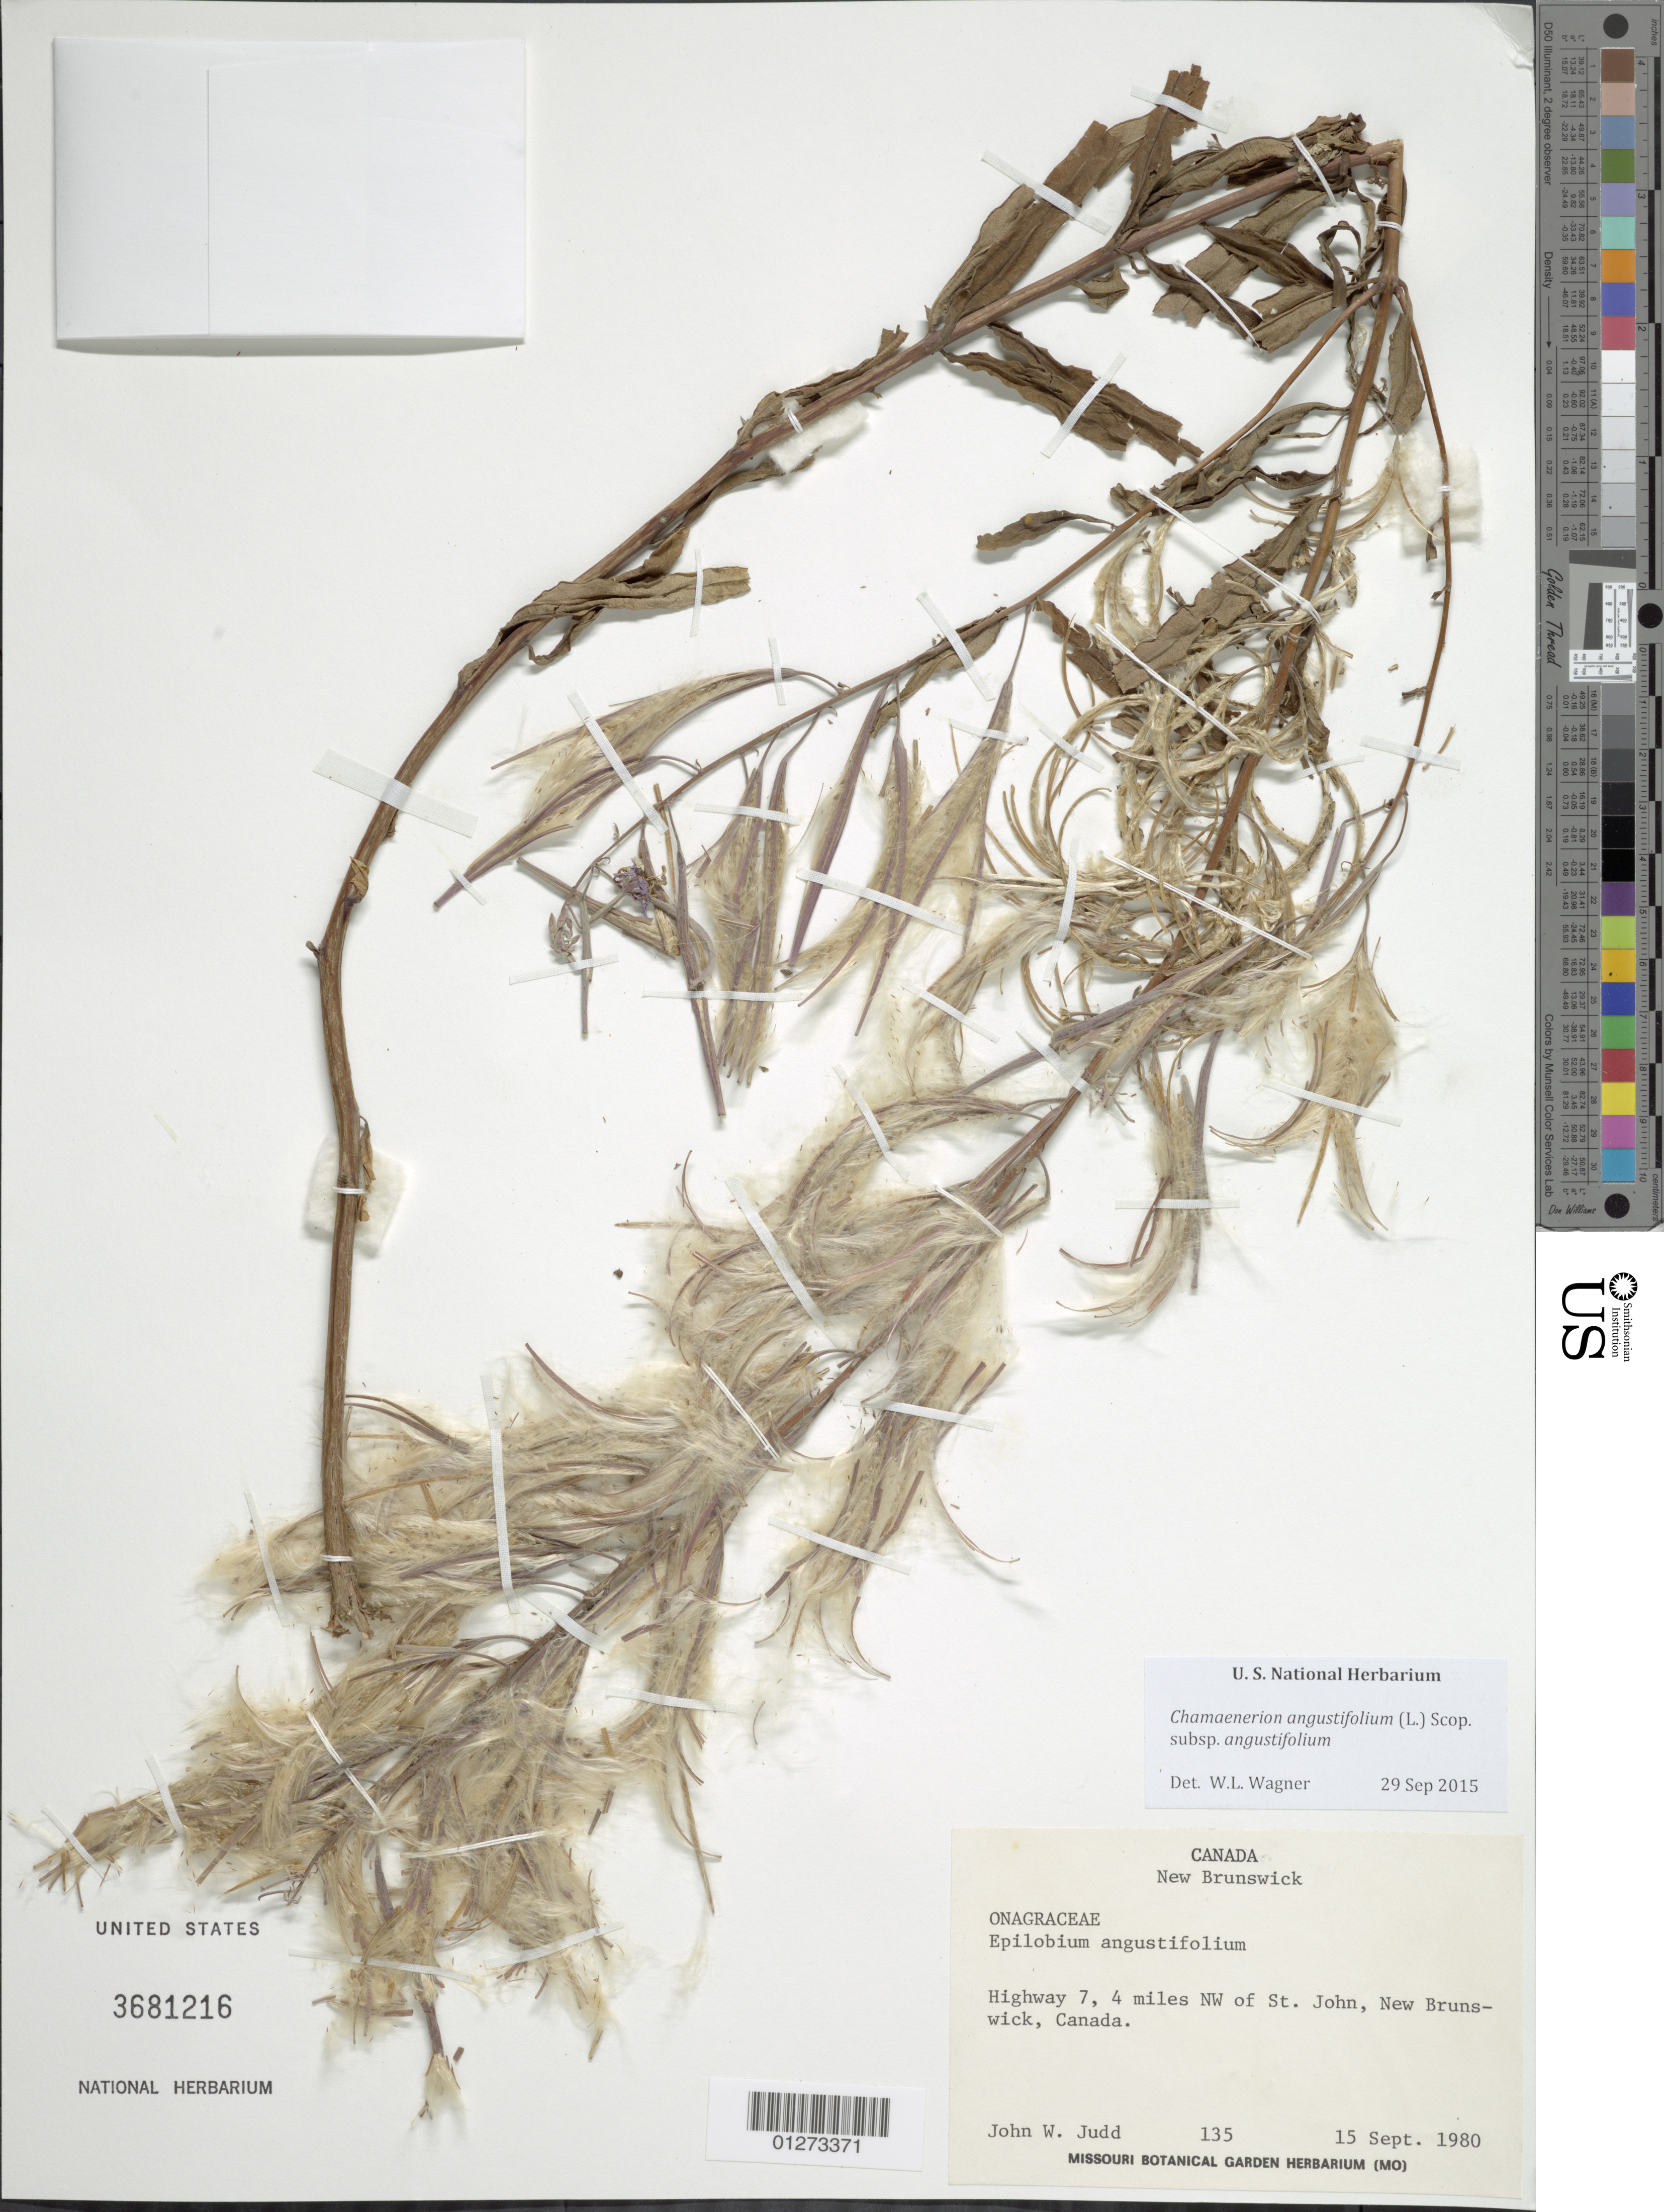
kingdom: Plantae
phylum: Tracheophyta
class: Magnoliopsida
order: Myrtales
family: Onagraceae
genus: Chamaenerion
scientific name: Chamaenerion angustifolium subsp. angustifolium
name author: (L.) Scop.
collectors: J. Judd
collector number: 135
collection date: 1980-09-15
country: Canada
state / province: New Brunswick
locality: Highway 7, 4 miles NW of St. John.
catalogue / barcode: US 3681216